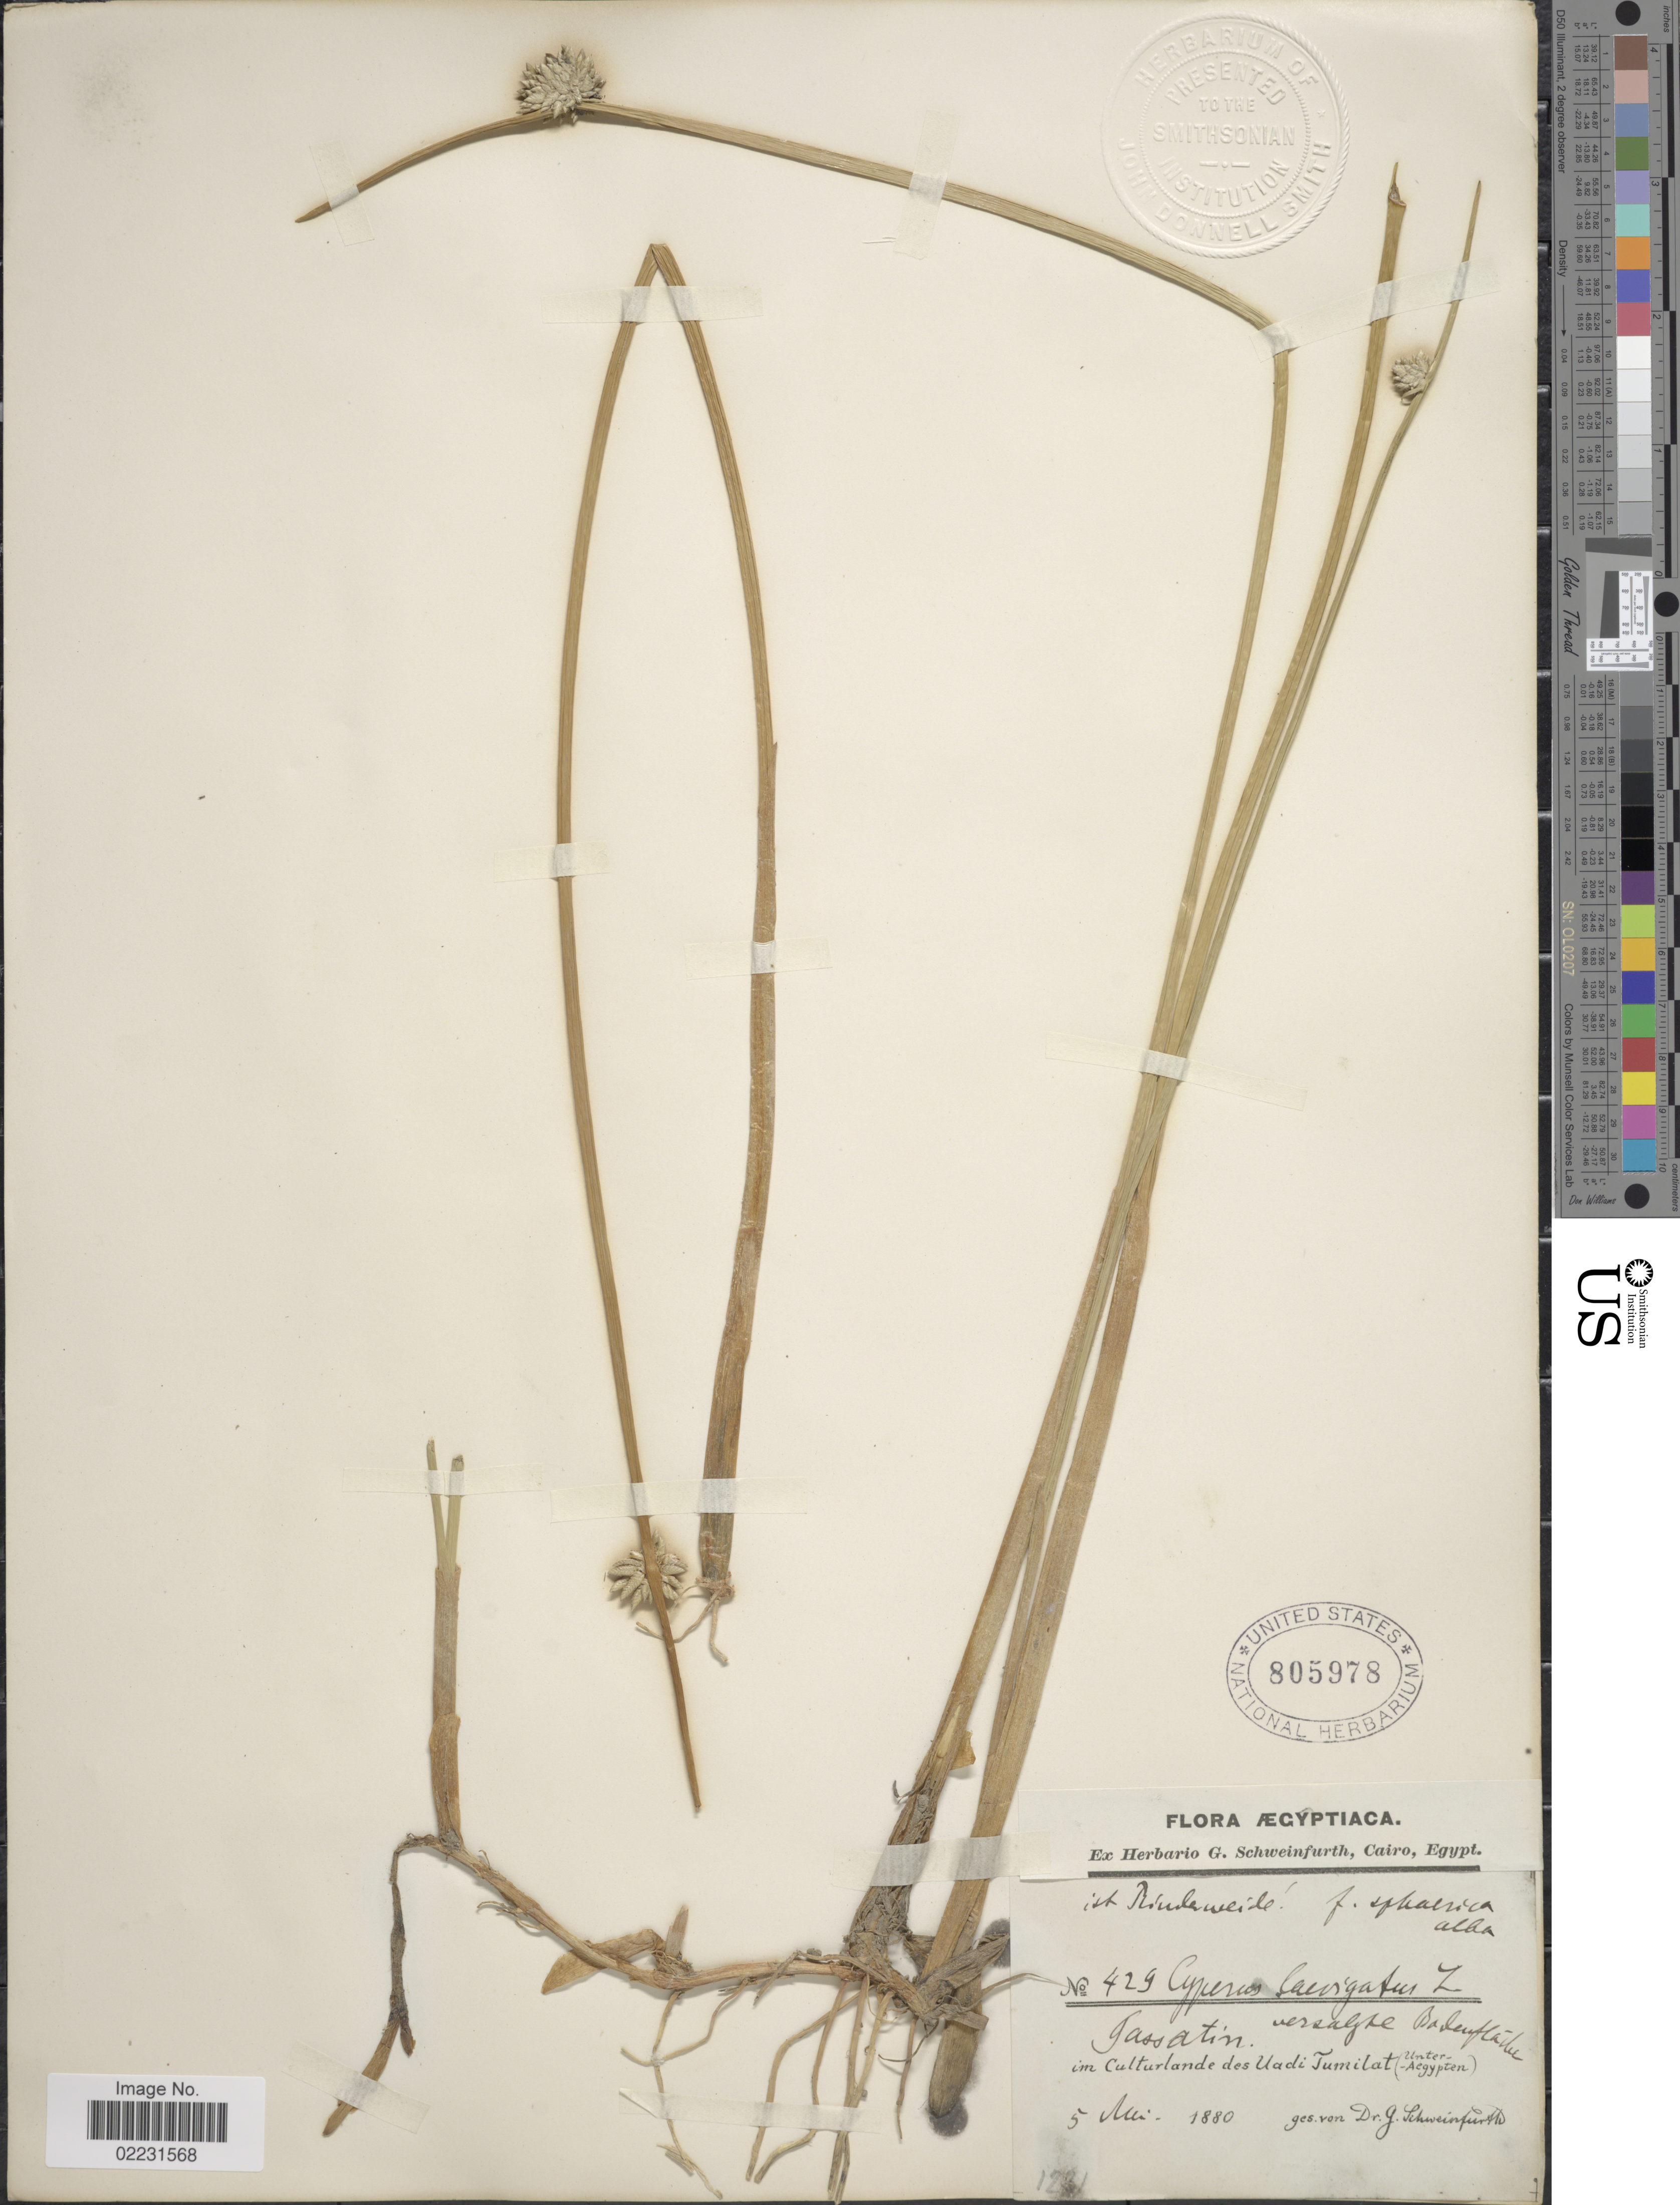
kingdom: Plantae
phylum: Tracheophyta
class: Liliopsida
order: Poales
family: Cyperaceae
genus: Cyperus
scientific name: Cyperus laevigatus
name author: L.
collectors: G. A. Schweinfurth (herbarium)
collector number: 429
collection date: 1880-05-05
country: Egypt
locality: Culturlande des Uadi Tumilat (Unter-Aegypten)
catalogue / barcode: US 805978